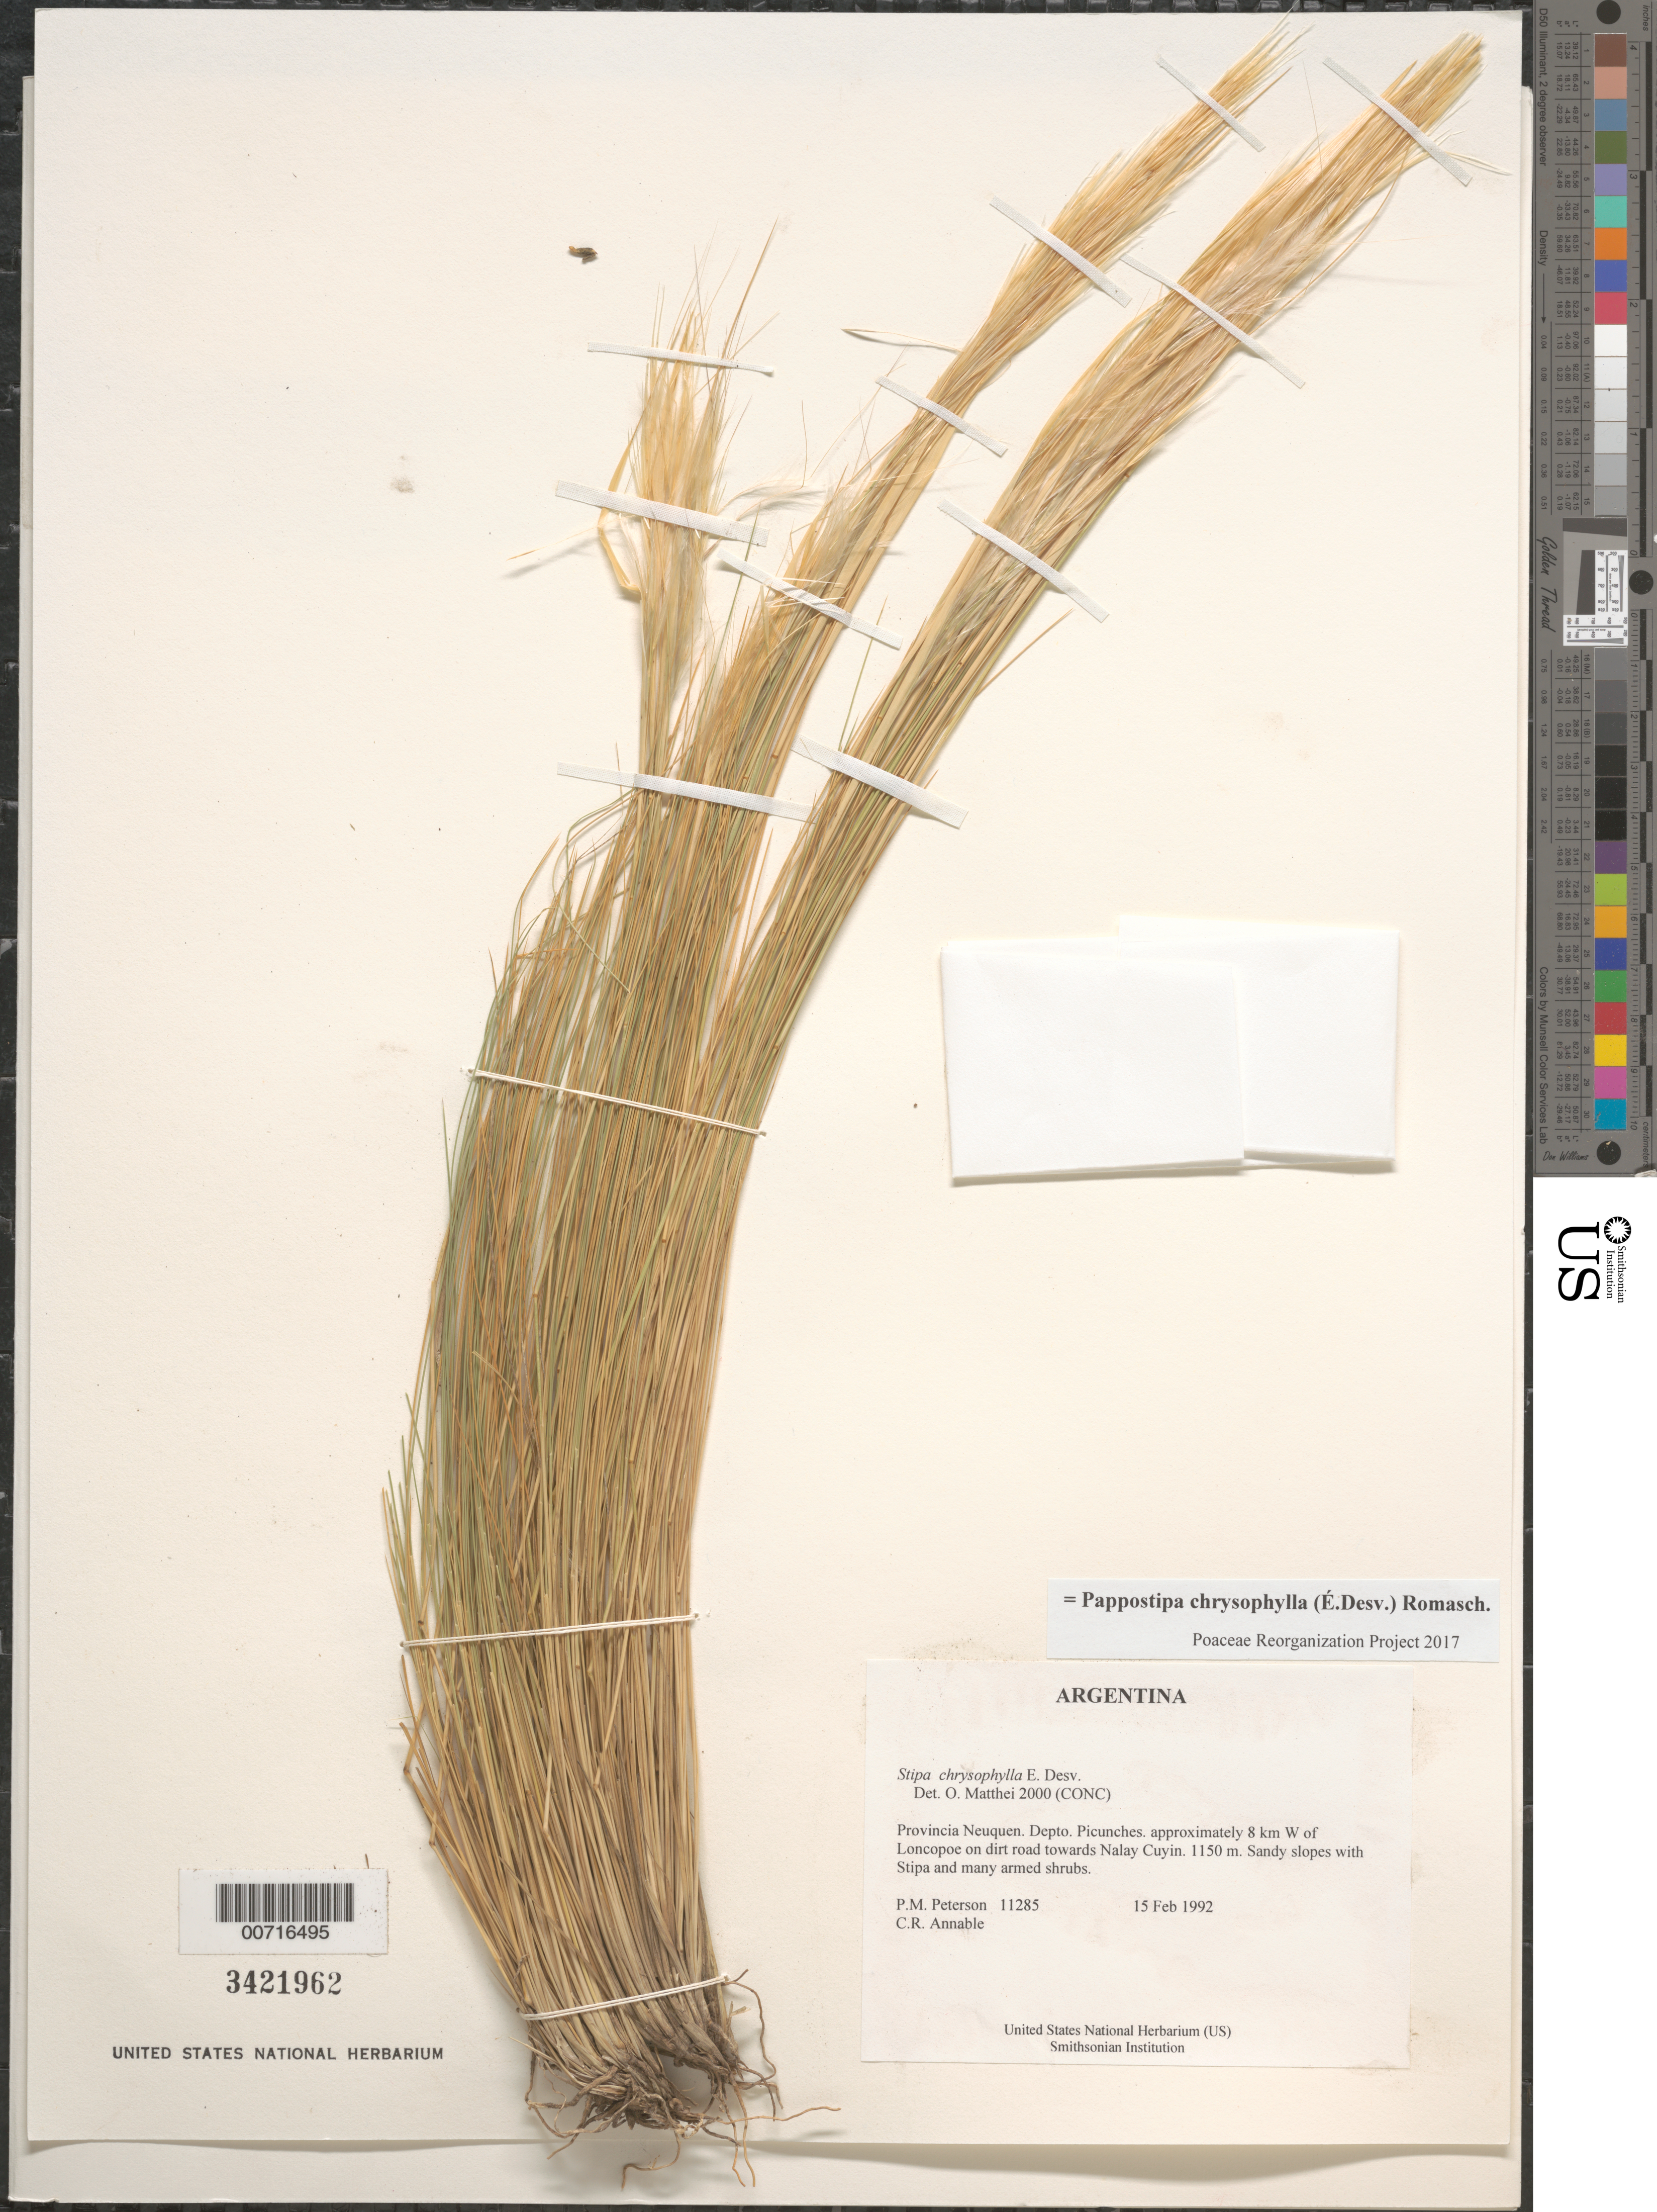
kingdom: Plantae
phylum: Tracheophyta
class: Liliopsida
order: Poales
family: Poaceae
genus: Pappostipa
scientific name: Pappostipa chrysophylla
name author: (É. Desv.) Romasch.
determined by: Matthei, O. R.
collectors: P. M. Peterson & C. R. Annable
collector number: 11285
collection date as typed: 15 Feb 1992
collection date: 1992-02-15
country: Argentina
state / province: Neuquen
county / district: Picunches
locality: approximately 8 km W of Loncopoe on dirt road towards Nalay Cuyin.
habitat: Sandy slopes with Stipa and many armed shrubs.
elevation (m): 1150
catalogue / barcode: US 3421962